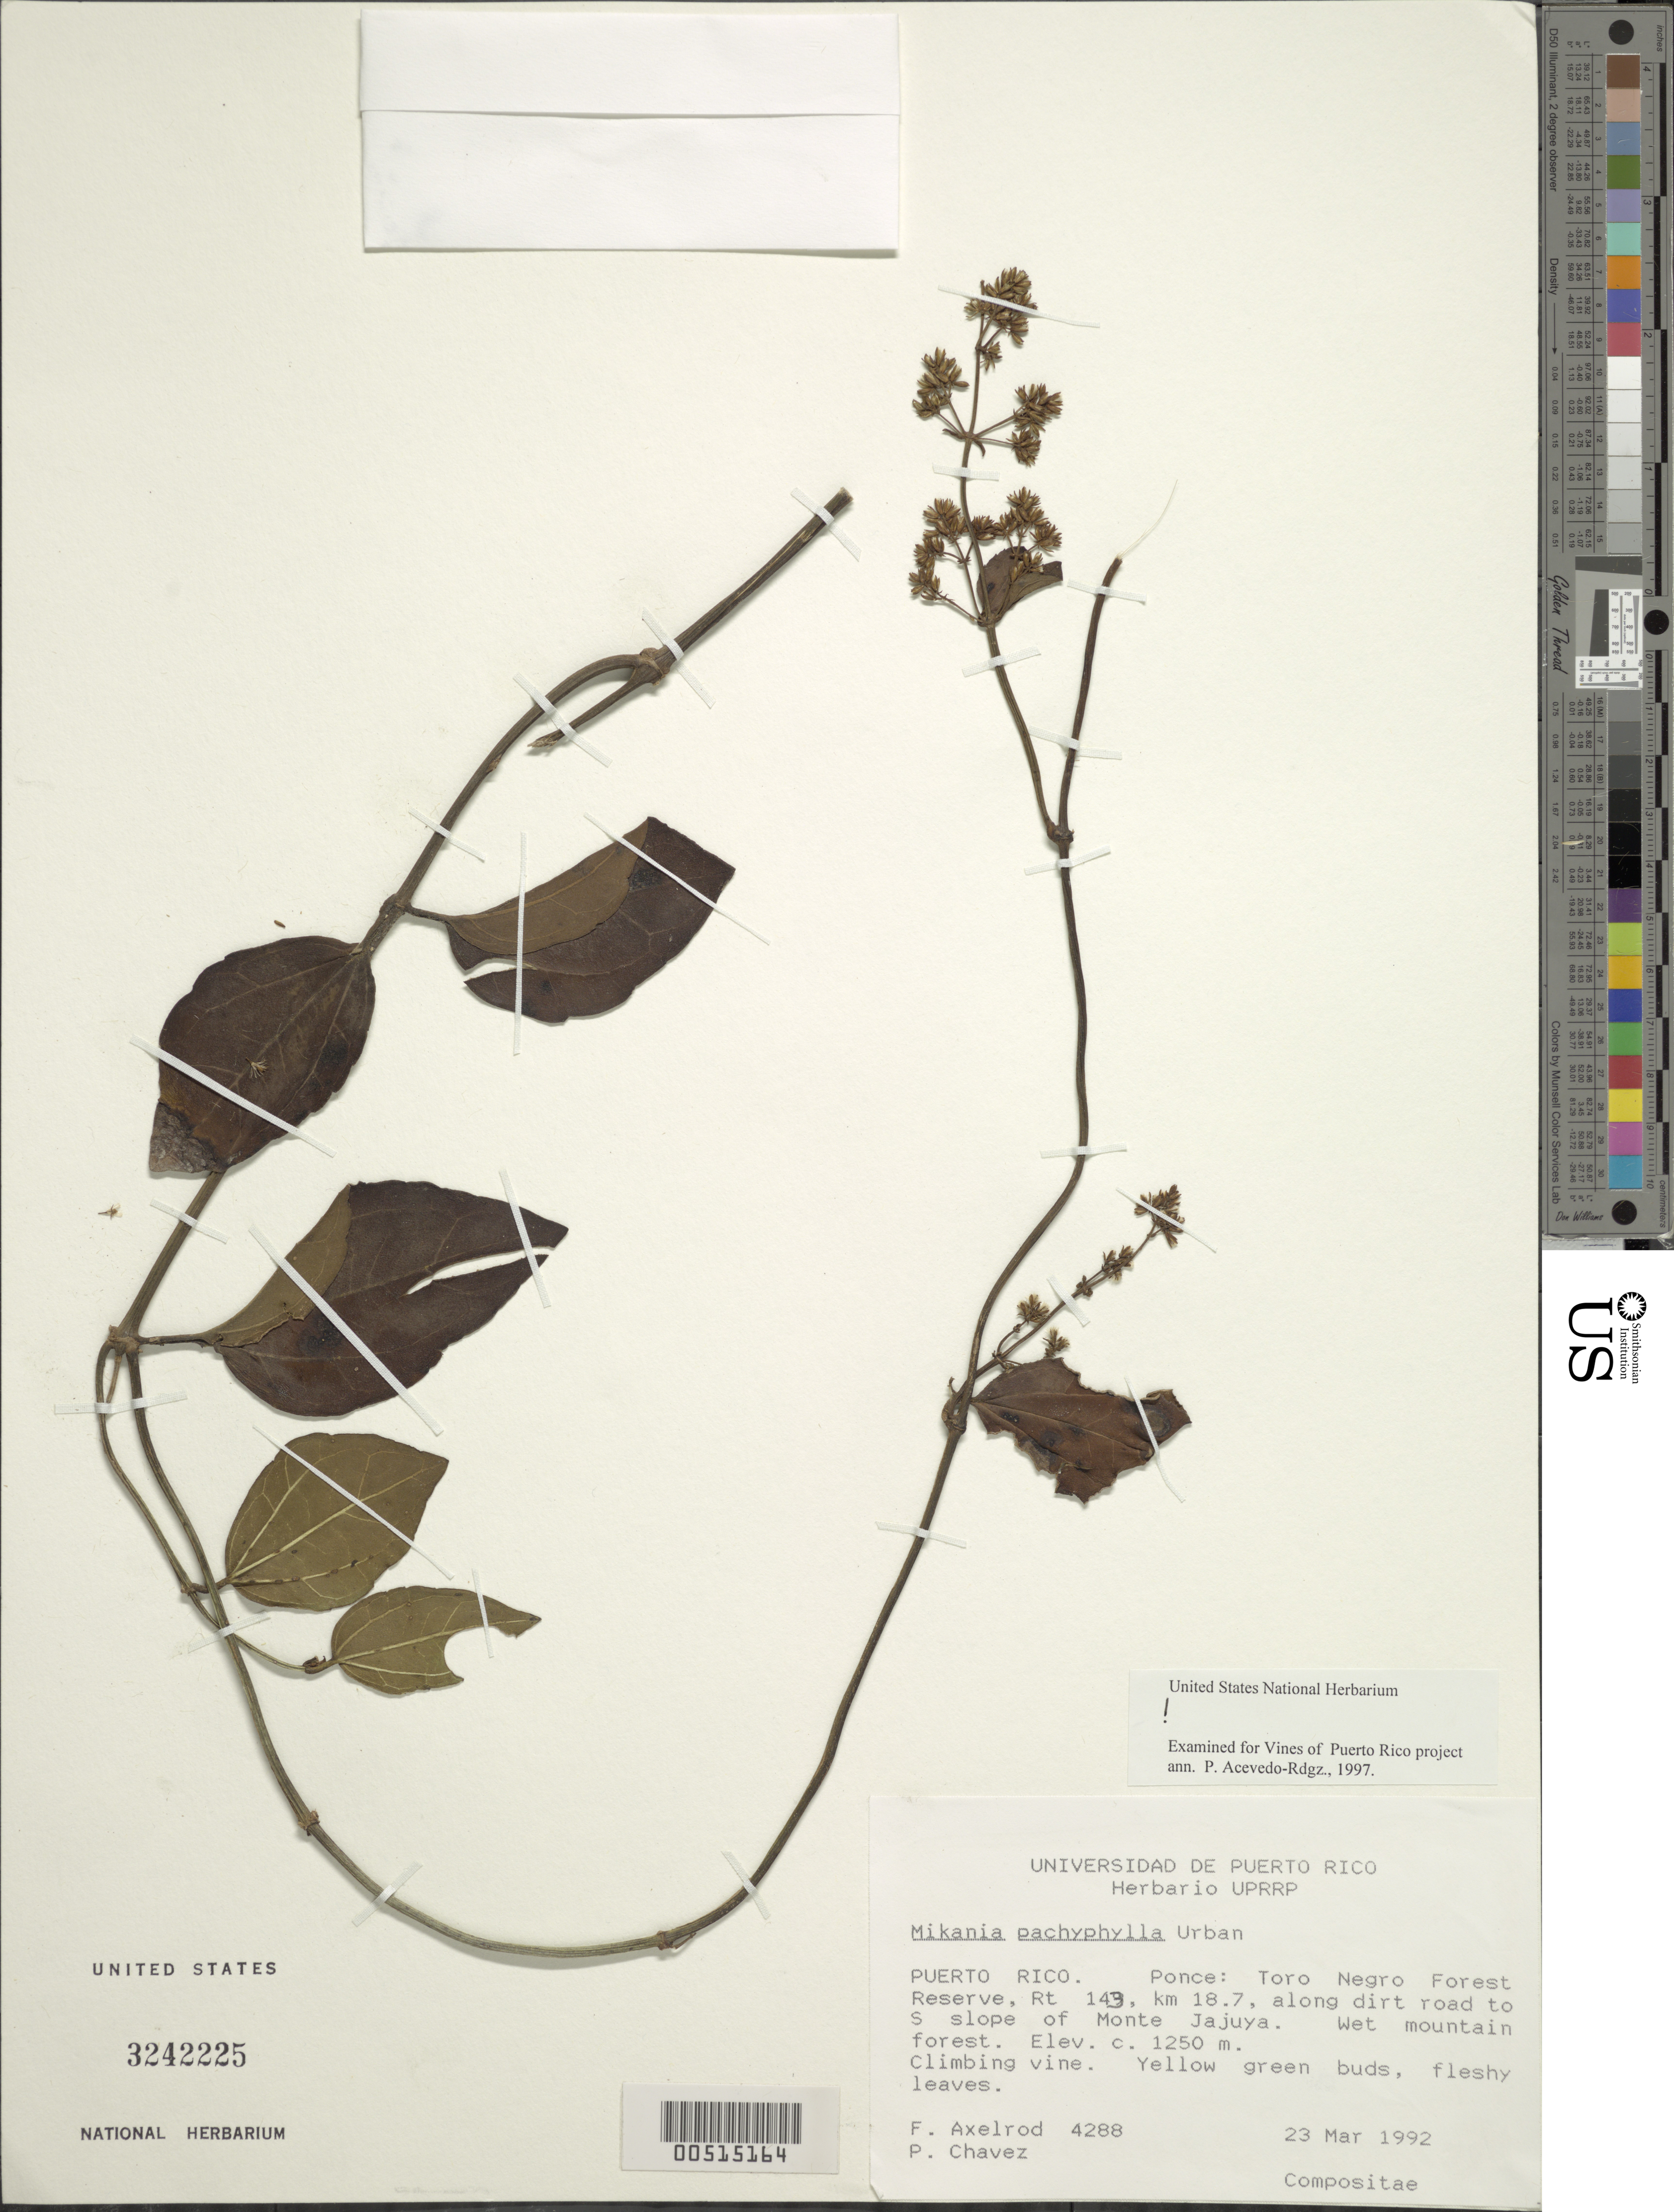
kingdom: Plantae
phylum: Tracheophyta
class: Magnoliopsida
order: Asterales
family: Asteraceae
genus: Mikania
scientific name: Mikania pachyphylla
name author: Urb.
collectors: F. S. Axelrod & P. Chavez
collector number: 4288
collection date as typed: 23 Mar 1992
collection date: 1992-03-23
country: Puerto Rico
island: Greater Antilles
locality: Ponce: Toro Negro Forest Reserve, Rt. 143, km 18.7, along dirt road to S slope of Mt. Jajuya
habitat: Wet mountain forest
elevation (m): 1250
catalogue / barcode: US 3242225